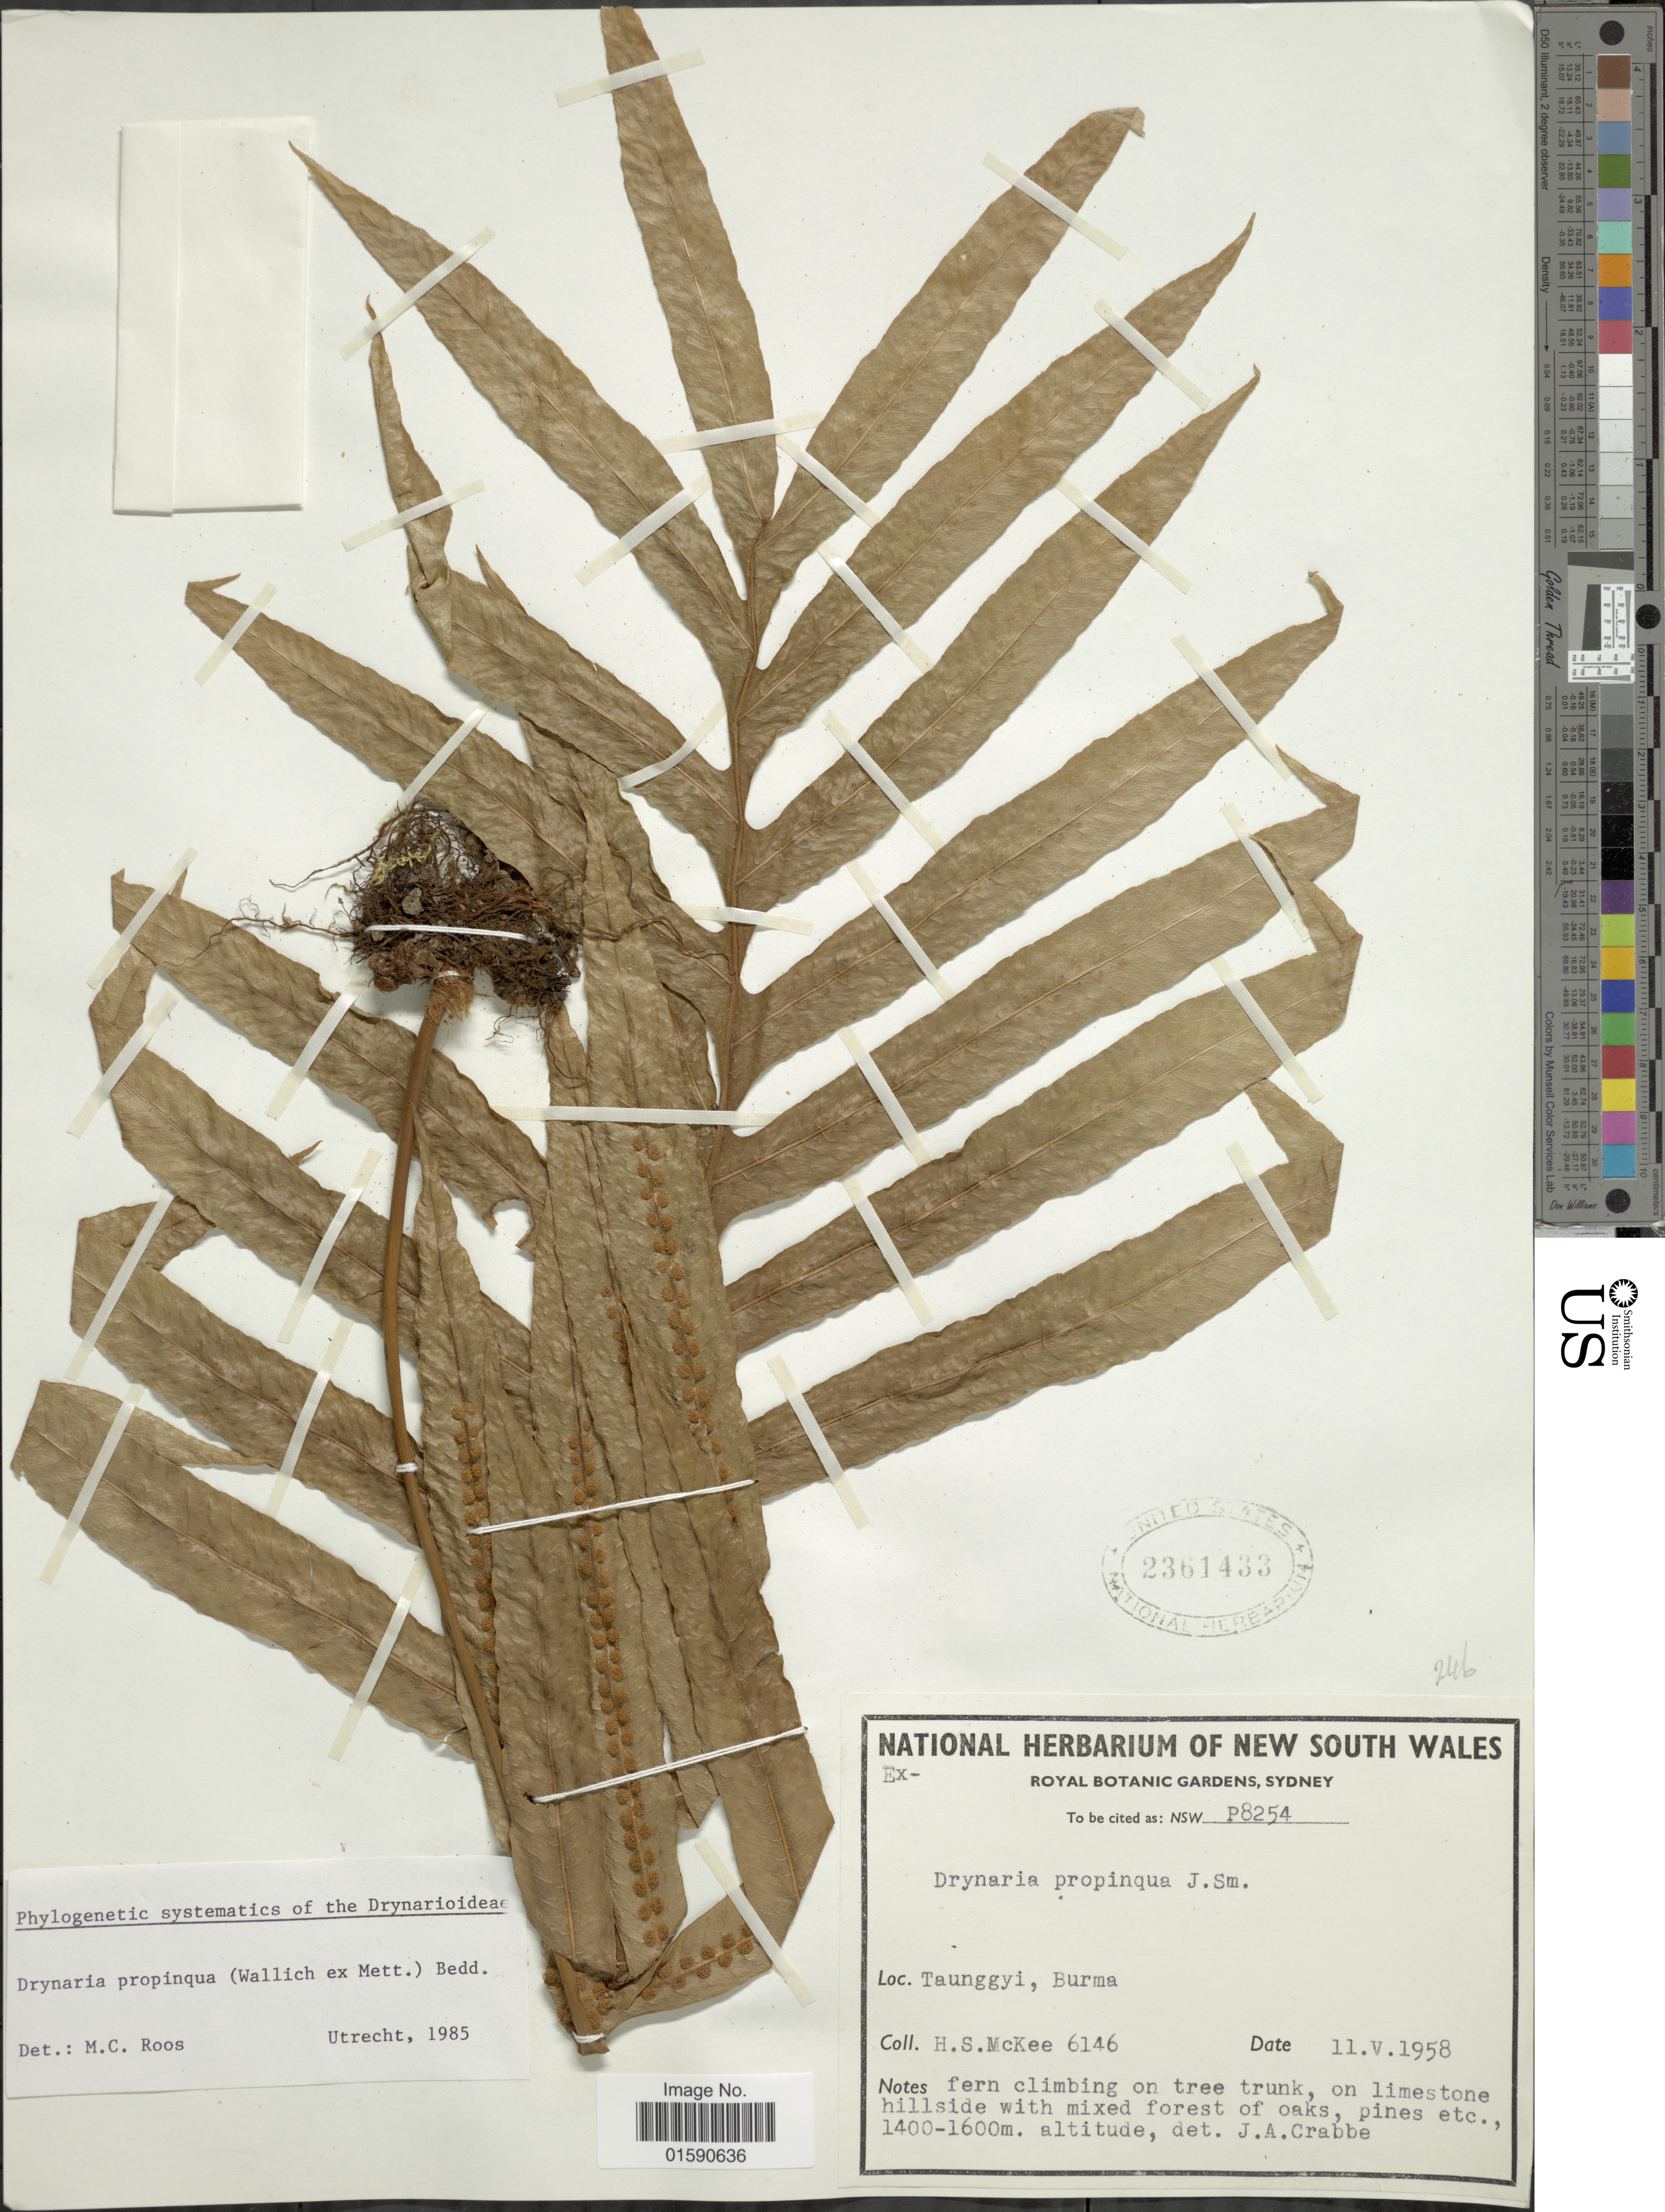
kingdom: Plantae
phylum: Tracheophyta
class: Polypodiopsida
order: Polypodiales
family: Polypodiaceae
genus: Drynaria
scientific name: Drynaria propinqua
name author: (Wall. ex Mett.) J. Sm.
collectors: H. S. McKee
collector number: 6146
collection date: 1958-05-11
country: Myanmar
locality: Taunggyi, Burma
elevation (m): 1400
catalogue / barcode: US 2361433